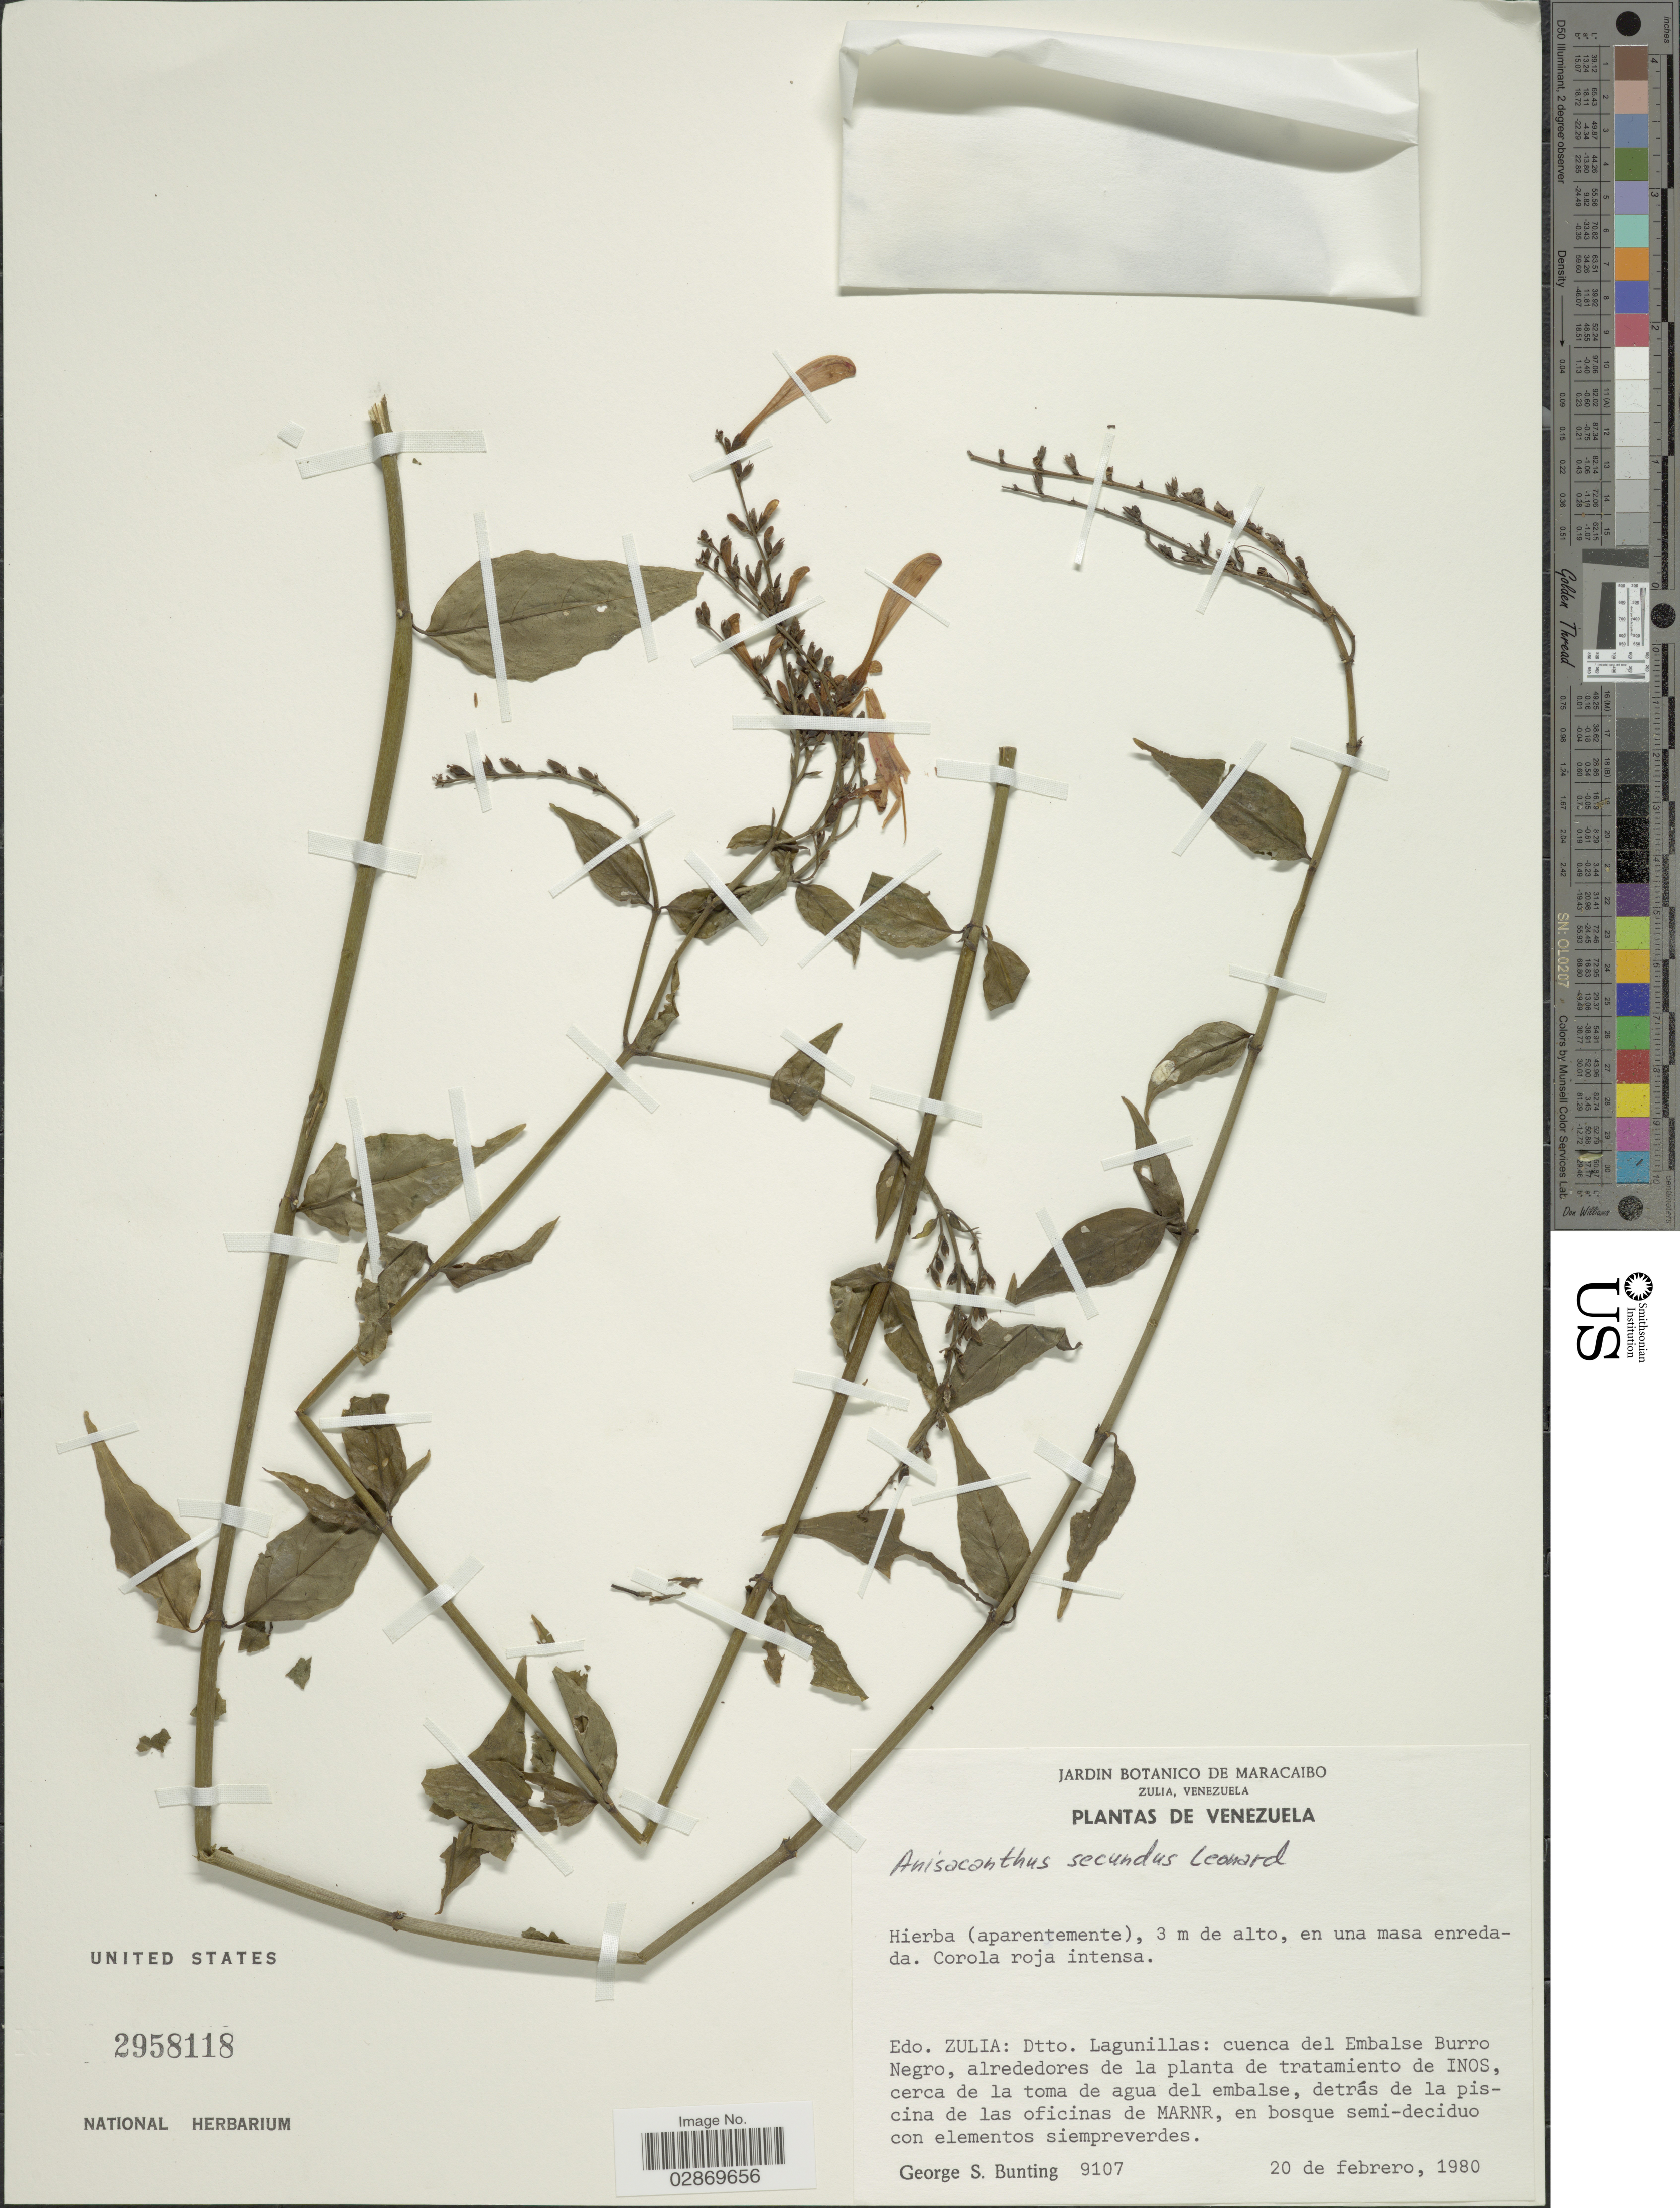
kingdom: Plantae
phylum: Tracheophyta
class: Magnoliopsida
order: Lamiales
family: Acanthaceae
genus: Anisacanthus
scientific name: Anisacanthus secundus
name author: Leonard in A.C. Sm.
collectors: G. S. Bunting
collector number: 9107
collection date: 1980-02-20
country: Venezuela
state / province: Zulia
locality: Edo. Zulia: Dtto. Lagunillas, cuenca del Embalse Burro Negro, alrededores da la planta de tratamiento de INOS, cerca de la toma de agua del embalse, detrás de la piscina de las oficinas de MARNR.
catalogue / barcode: US 2958118